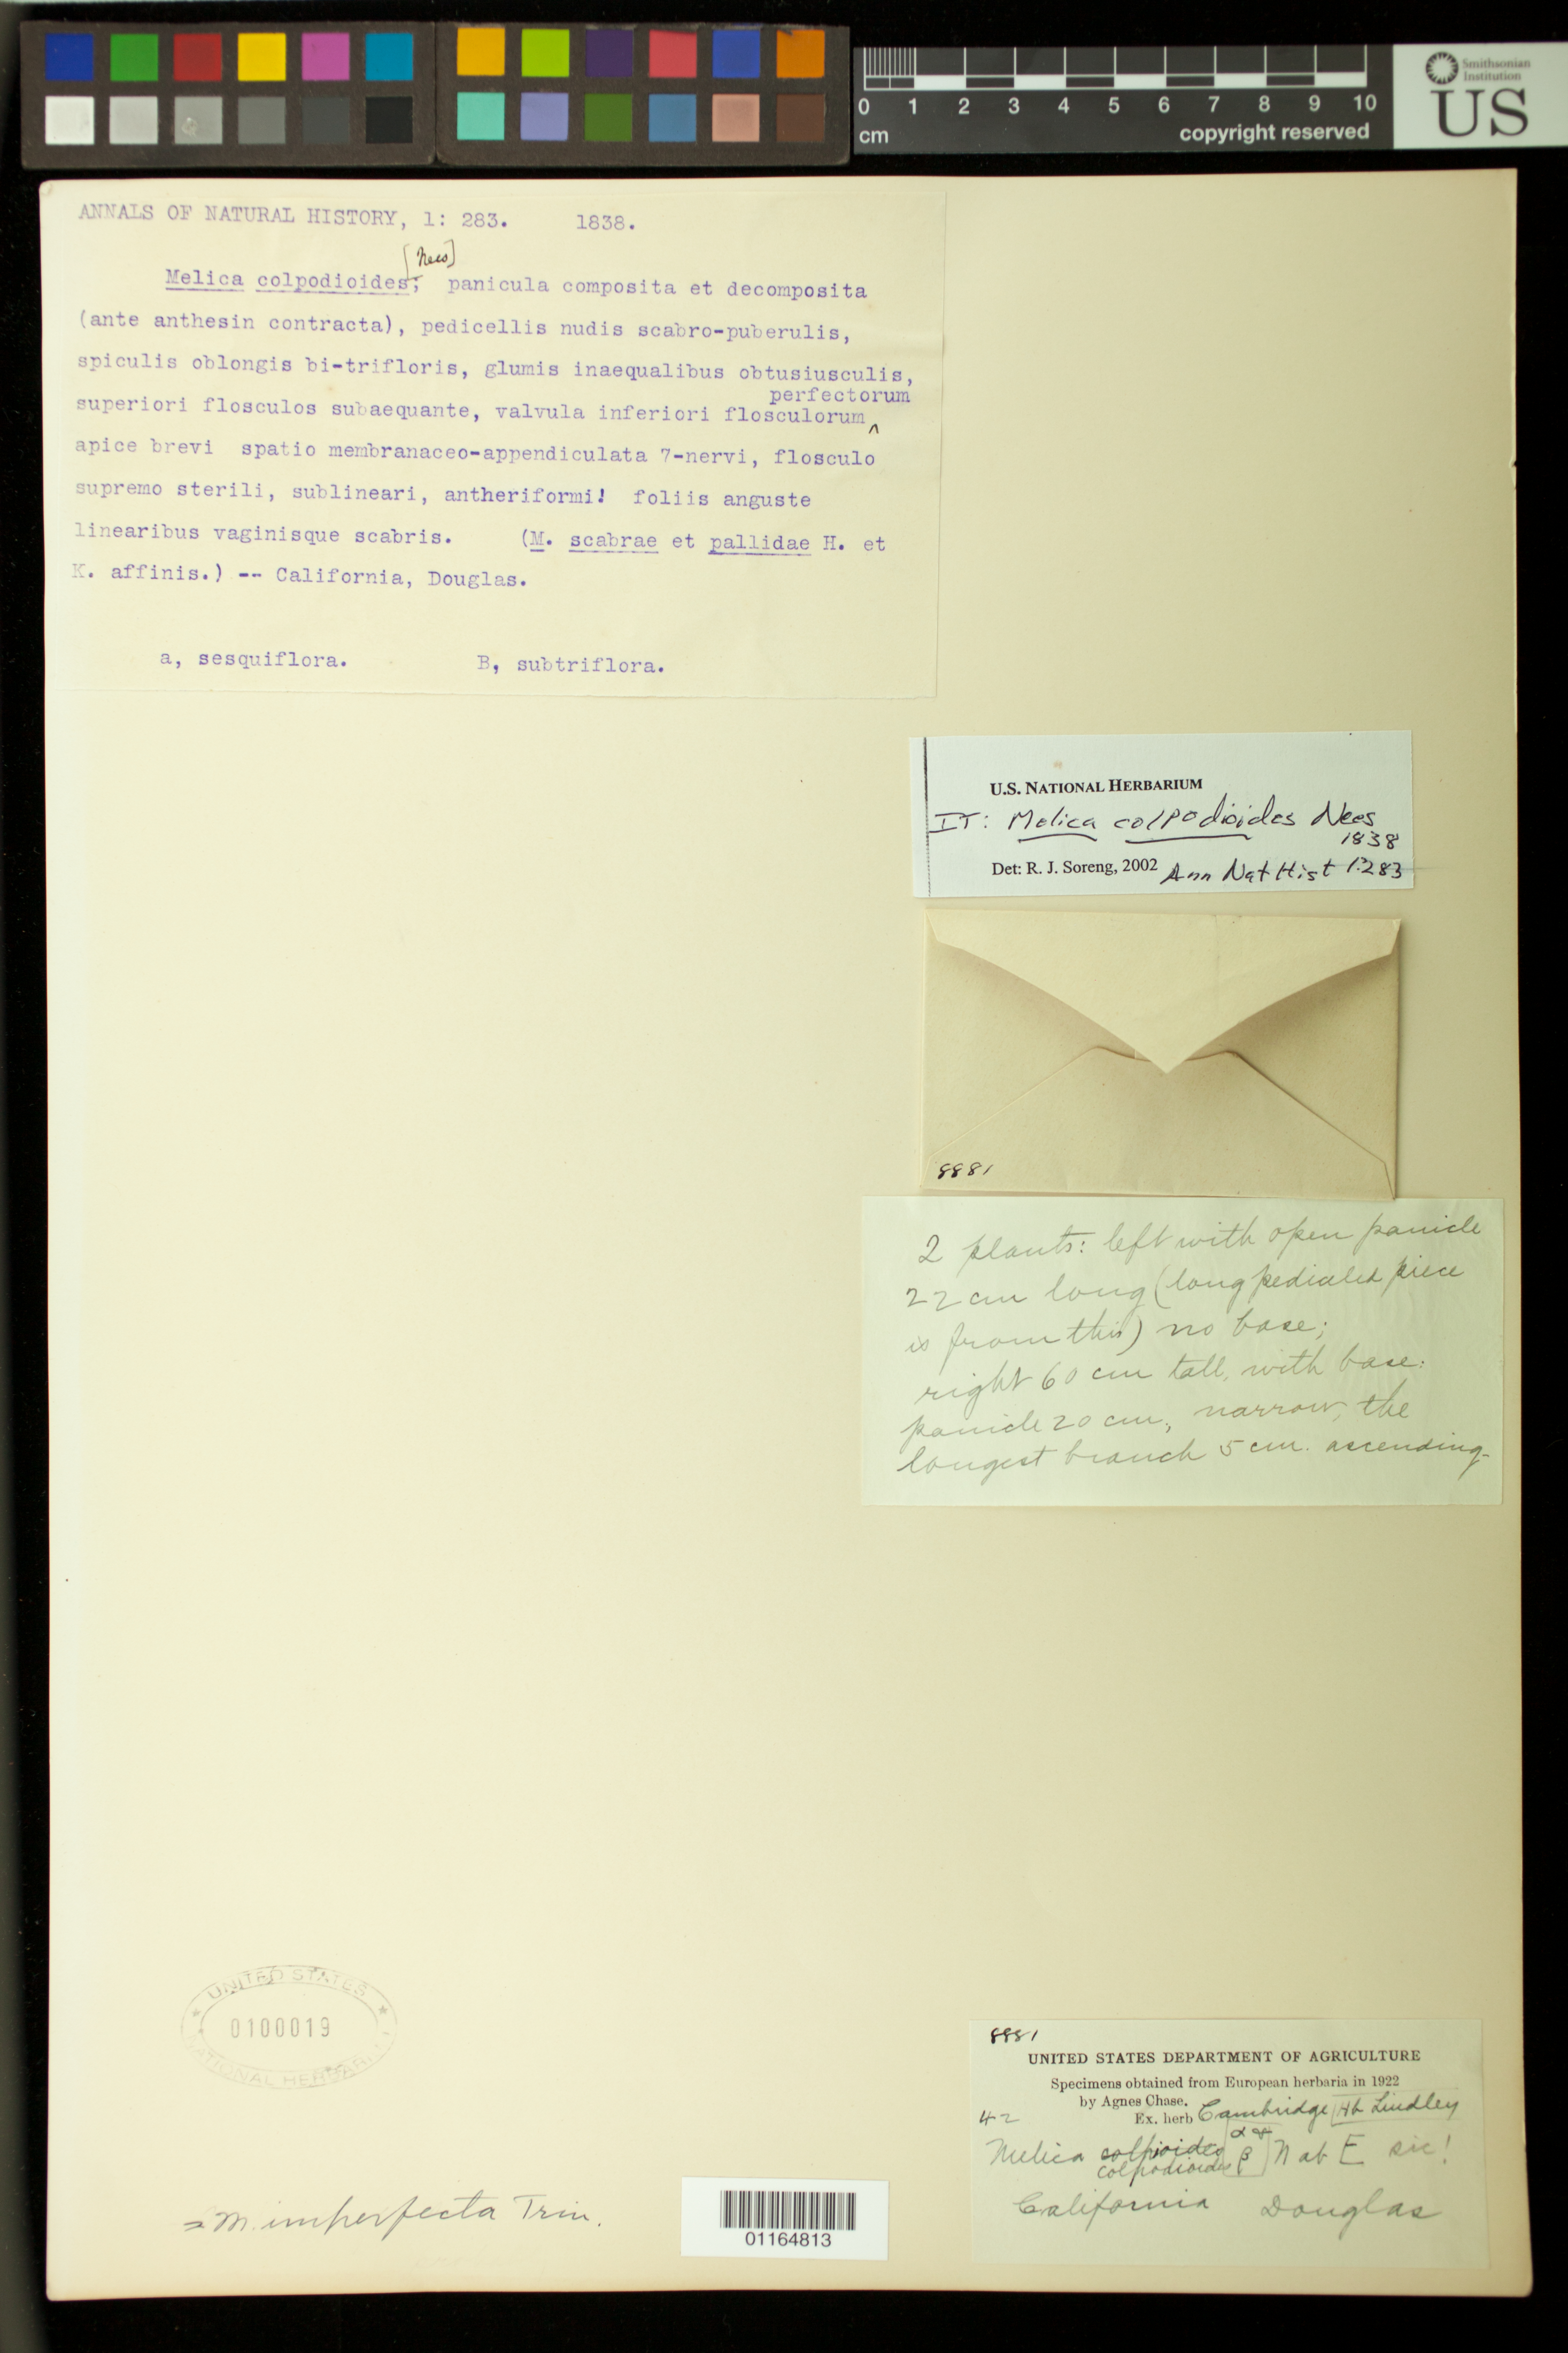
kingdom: Plantae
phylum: Tracheophyta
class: Liliopsida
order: Poales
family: Poaceae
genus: Melica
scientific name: Melica colpodioides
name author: Nees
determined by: Soreng, Robert J., Research Associate (BOT), Smithsonian Institution - National Museum of Natural History (UNITED STATES)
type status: Type Collection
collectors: D. Douglas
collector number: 42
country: United States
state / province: California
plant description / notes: Fragmentary material of type specimen ex herb. Lindley (Cambridge)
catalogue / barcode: US 100019